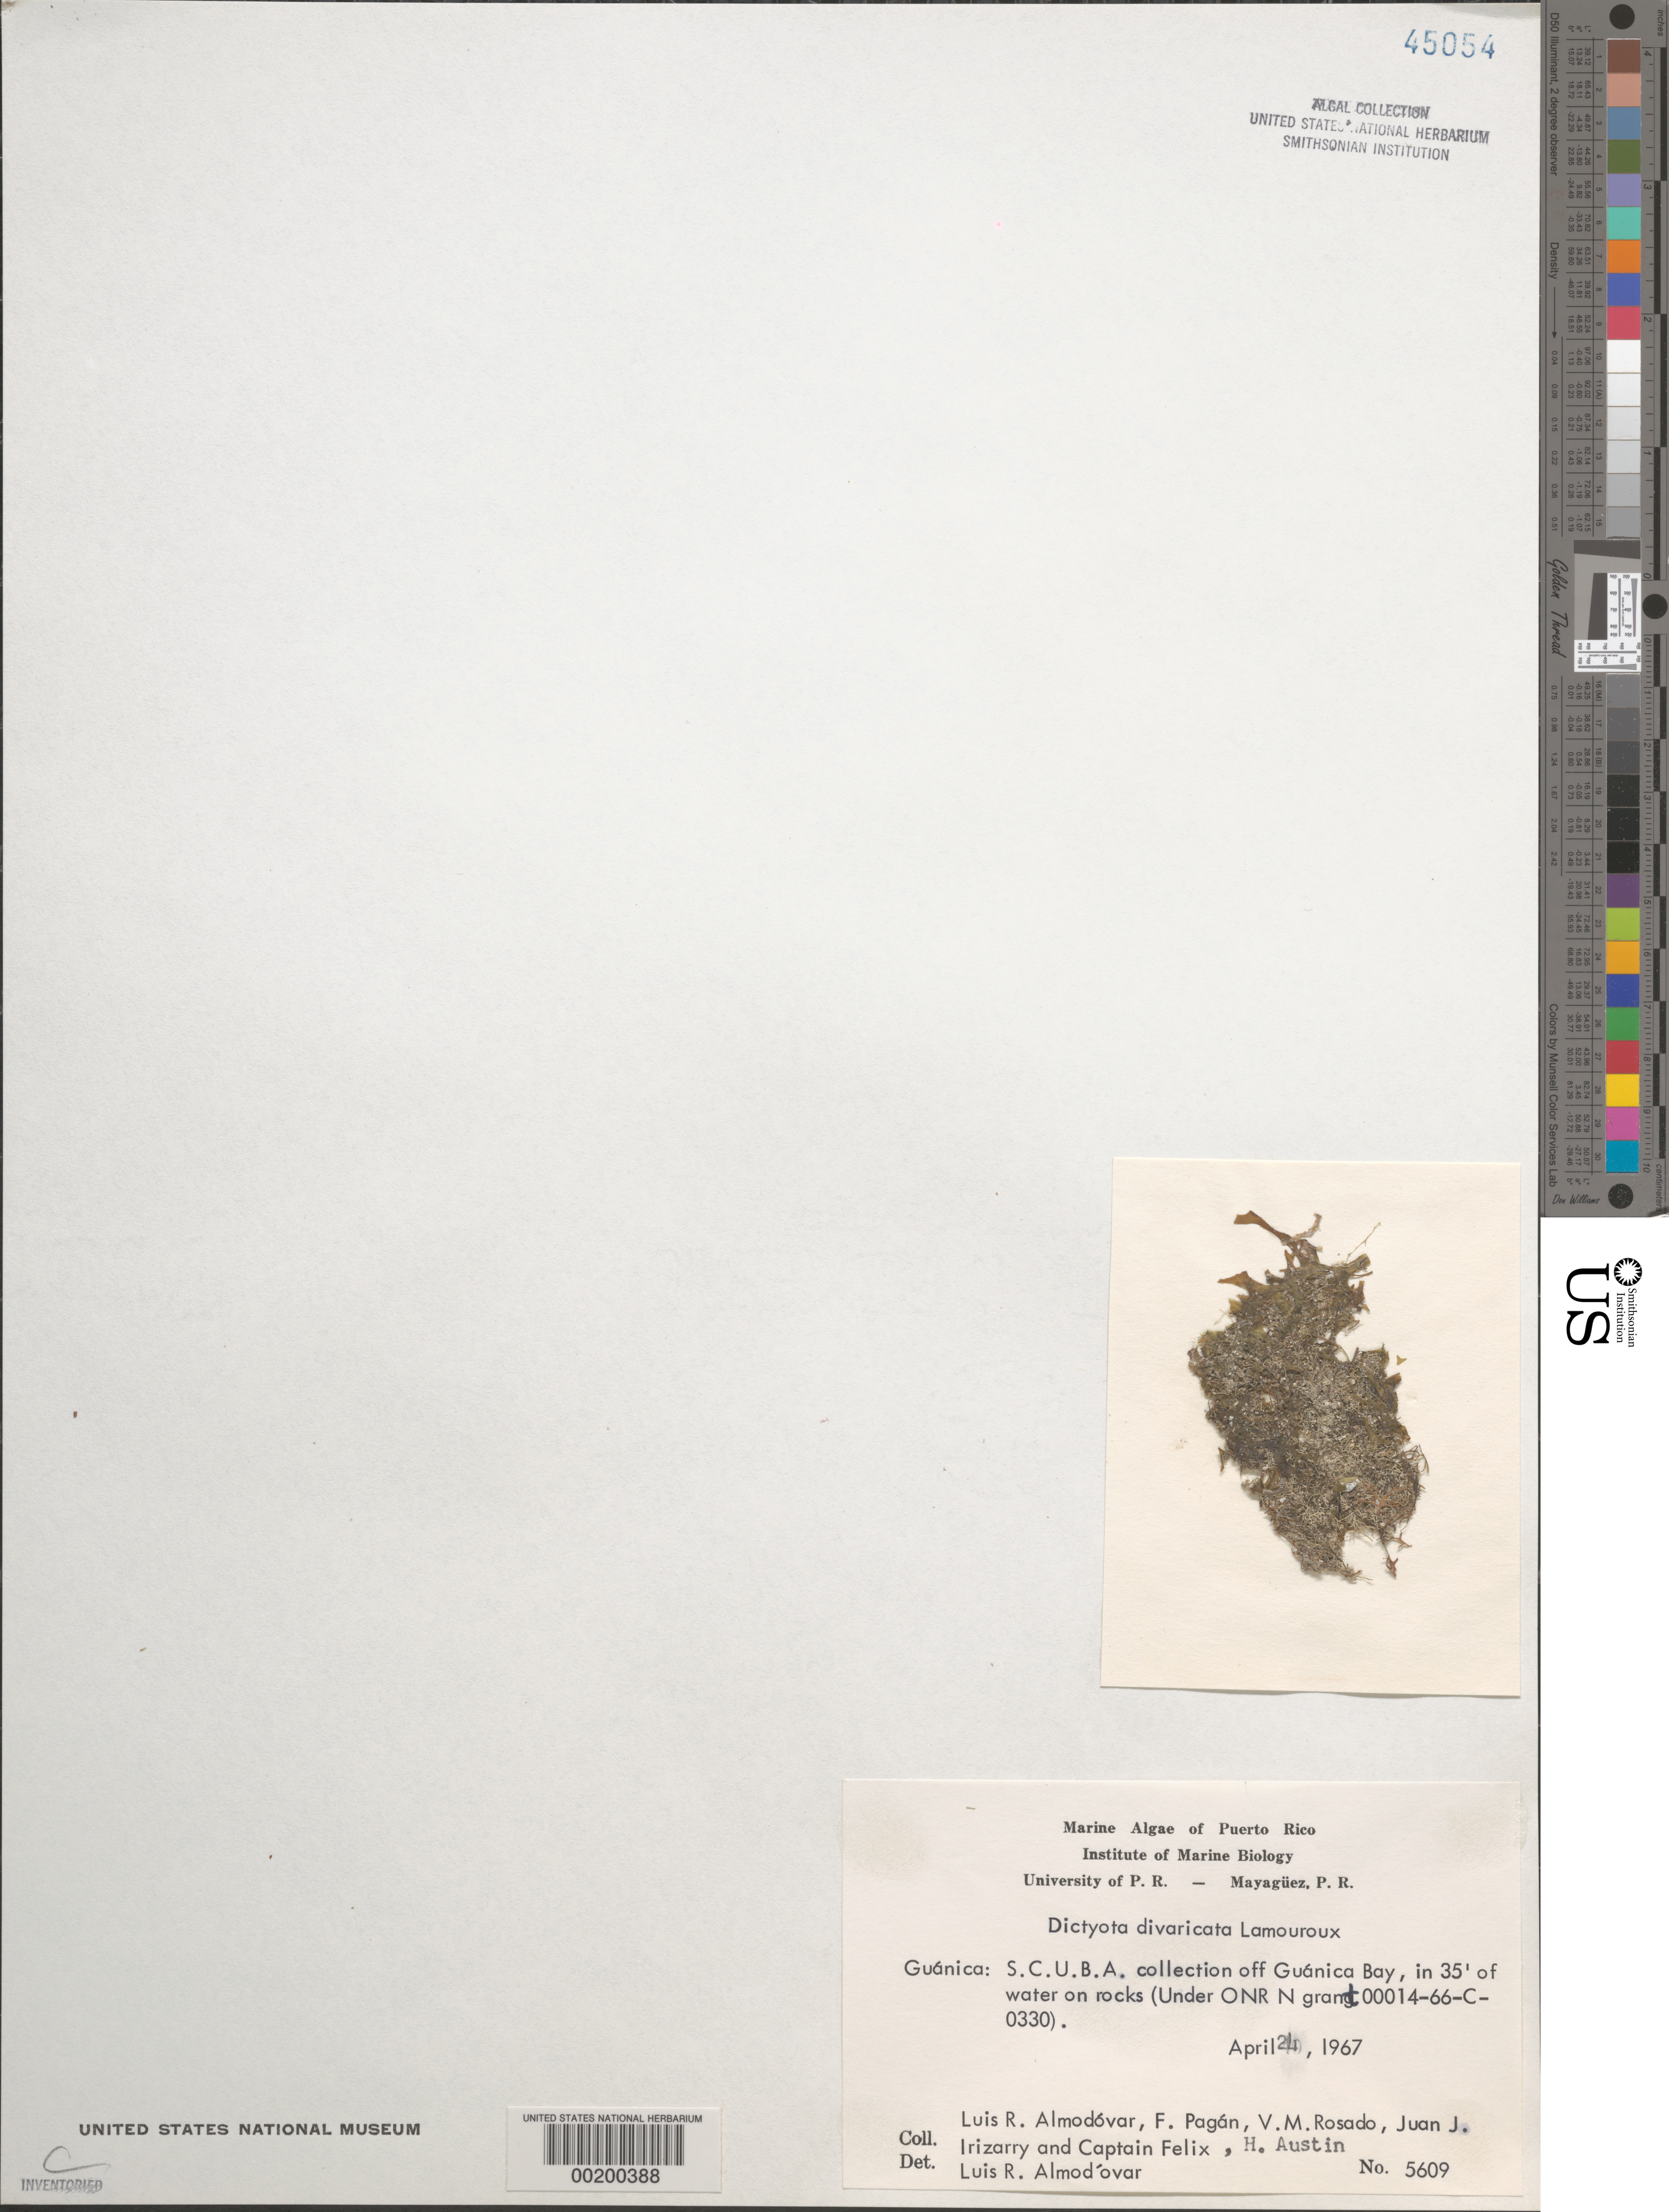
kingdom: Chromista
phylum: Ochrophyta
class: Phaeophyceae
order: Dictyotales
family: Dictyotaceae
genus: Dictyota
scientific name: Dictyota divaricata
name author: J.V.Lamouroux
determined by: Almodovar, L. R.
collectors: L. Almodovar, F. Pagan, V. Rosado, J. Irizarry, C. Felix & H. Austin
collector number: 5609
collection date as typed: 24 Apr 1967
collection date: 1967-04-24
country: Puerto Rico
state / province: Guanica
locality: Off guanica bay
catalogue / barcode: US 45054